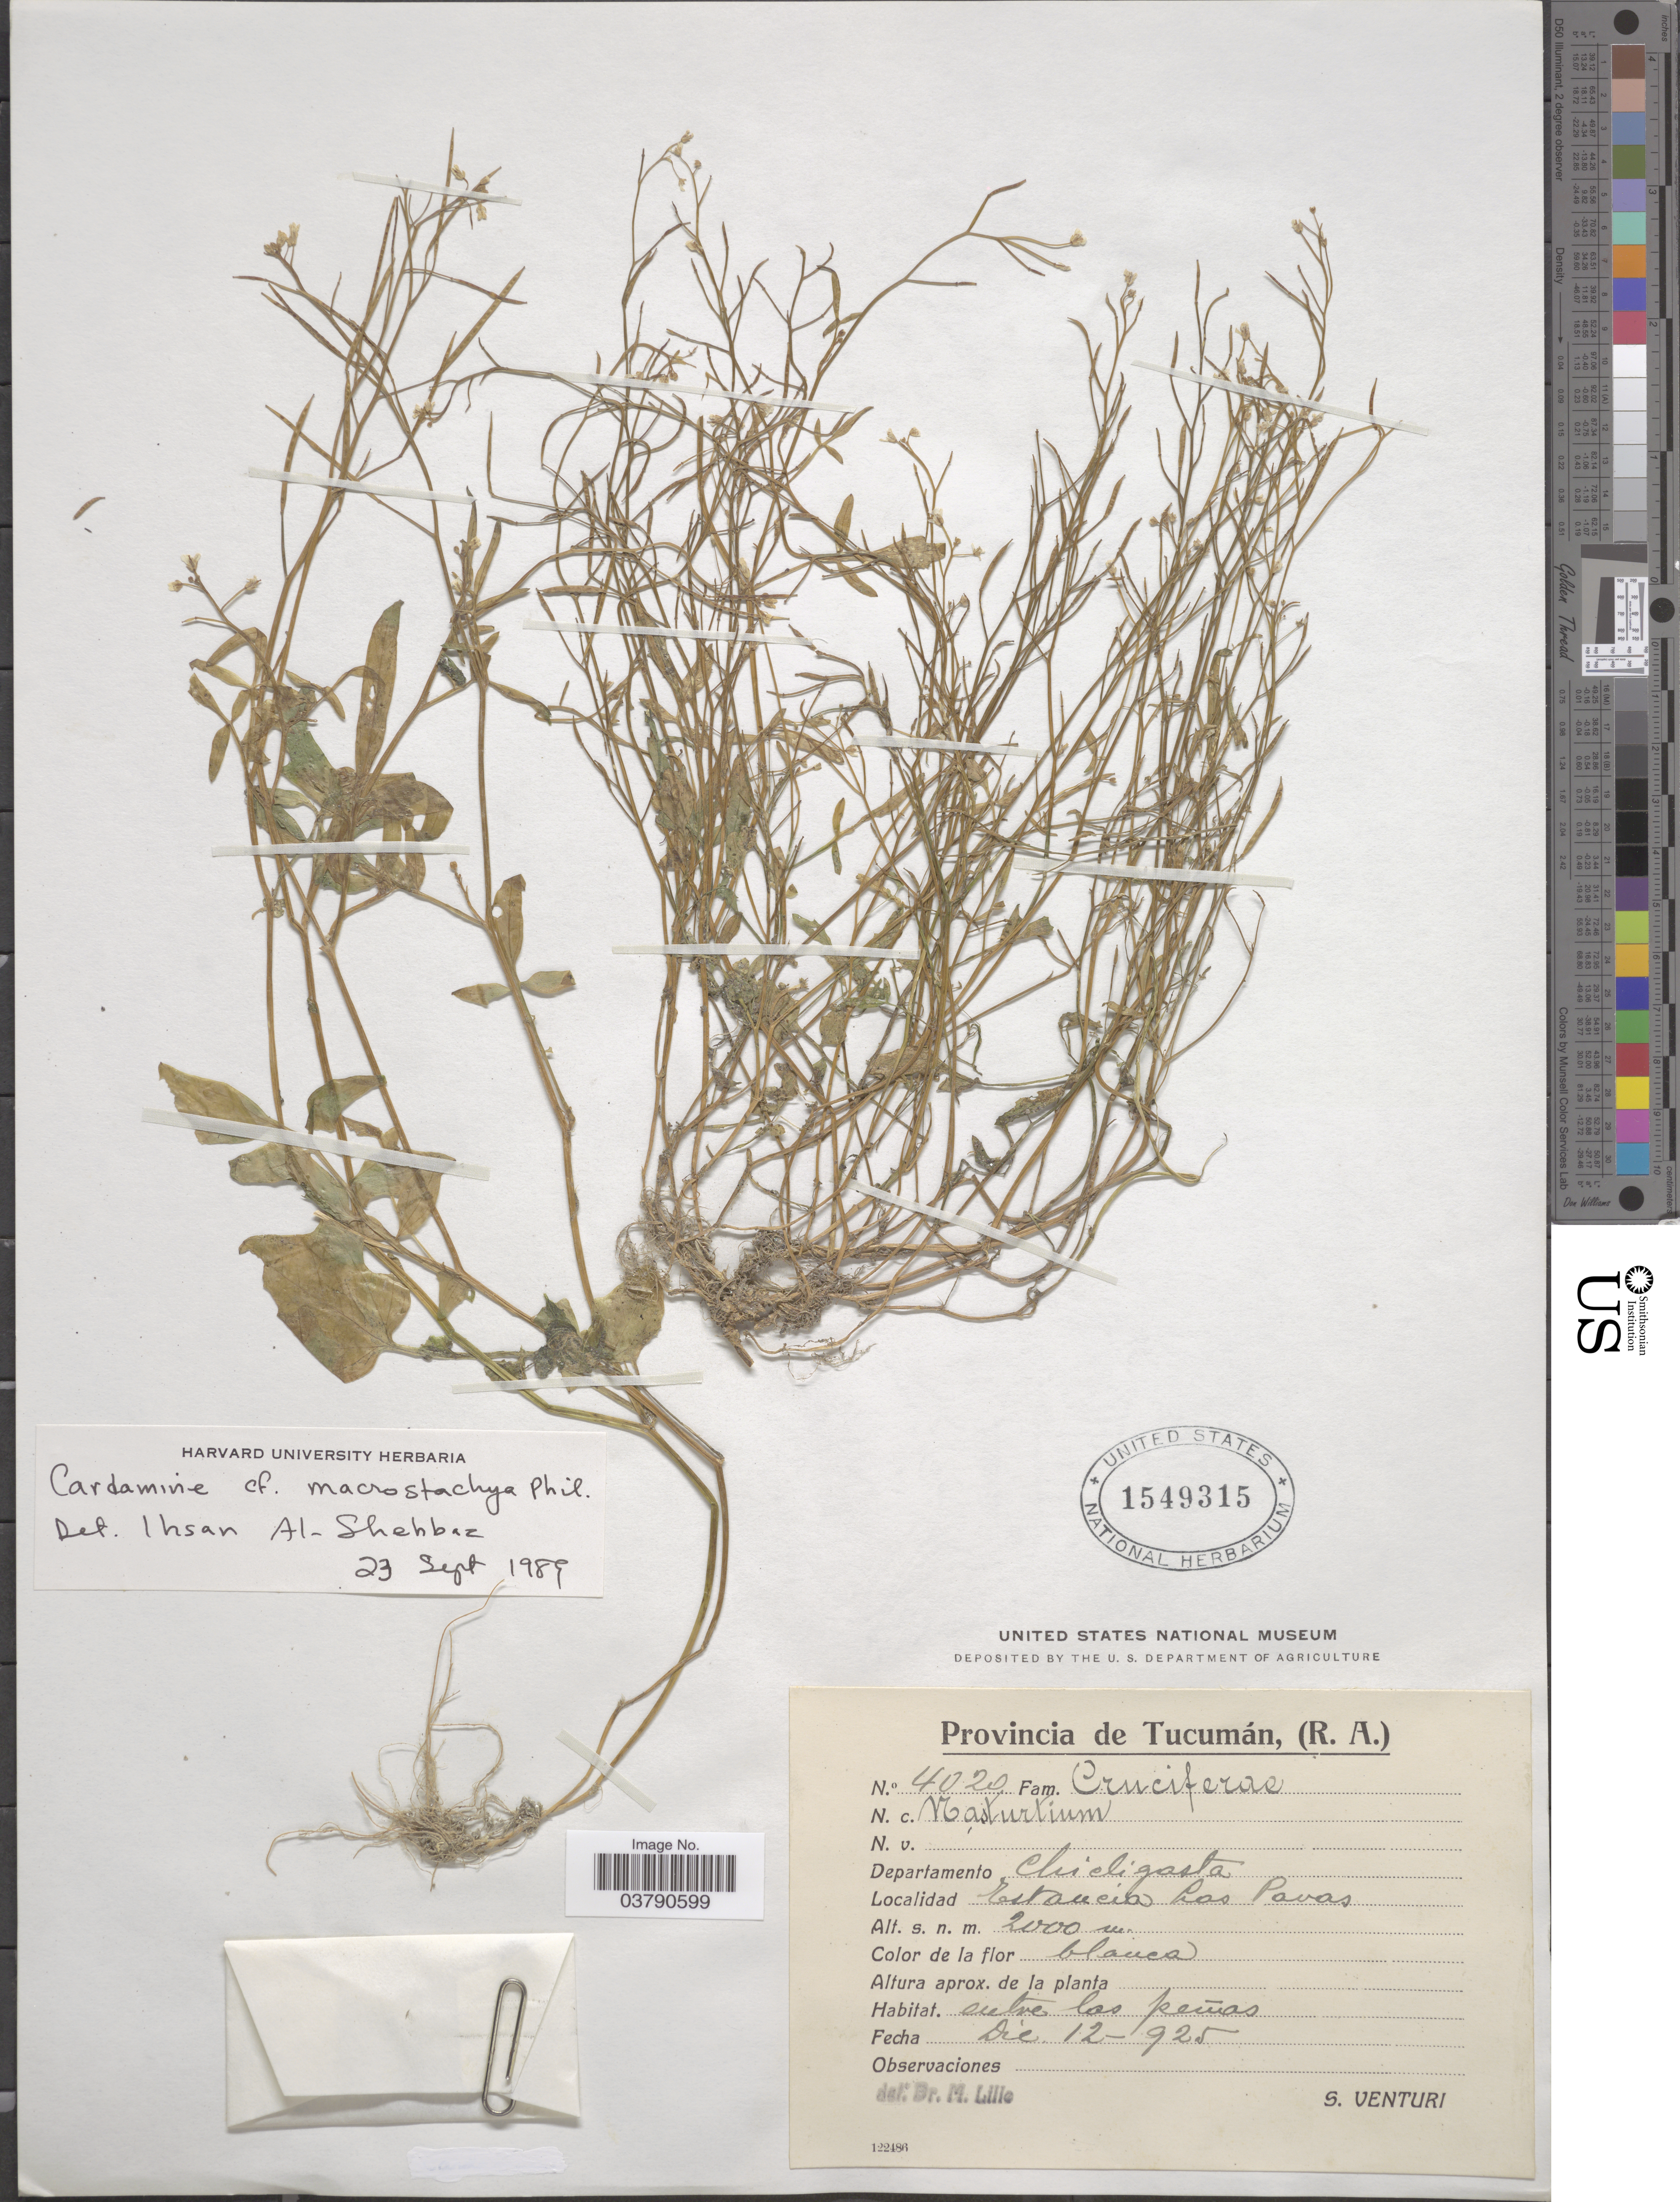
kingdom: Plantae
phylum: Tracheophyta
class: Magnoliopsida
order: Brassicales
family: Brassicaceae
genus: Cardamine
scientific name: Cardamine macrostachya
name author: Phil.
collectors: S. Venturi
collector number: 4020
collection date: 1925-12-12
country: Argentina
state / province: Tucuman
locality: Departamento Chicligasta. Estancia Las Pavas.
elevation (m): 2000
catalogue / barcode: US 1549315